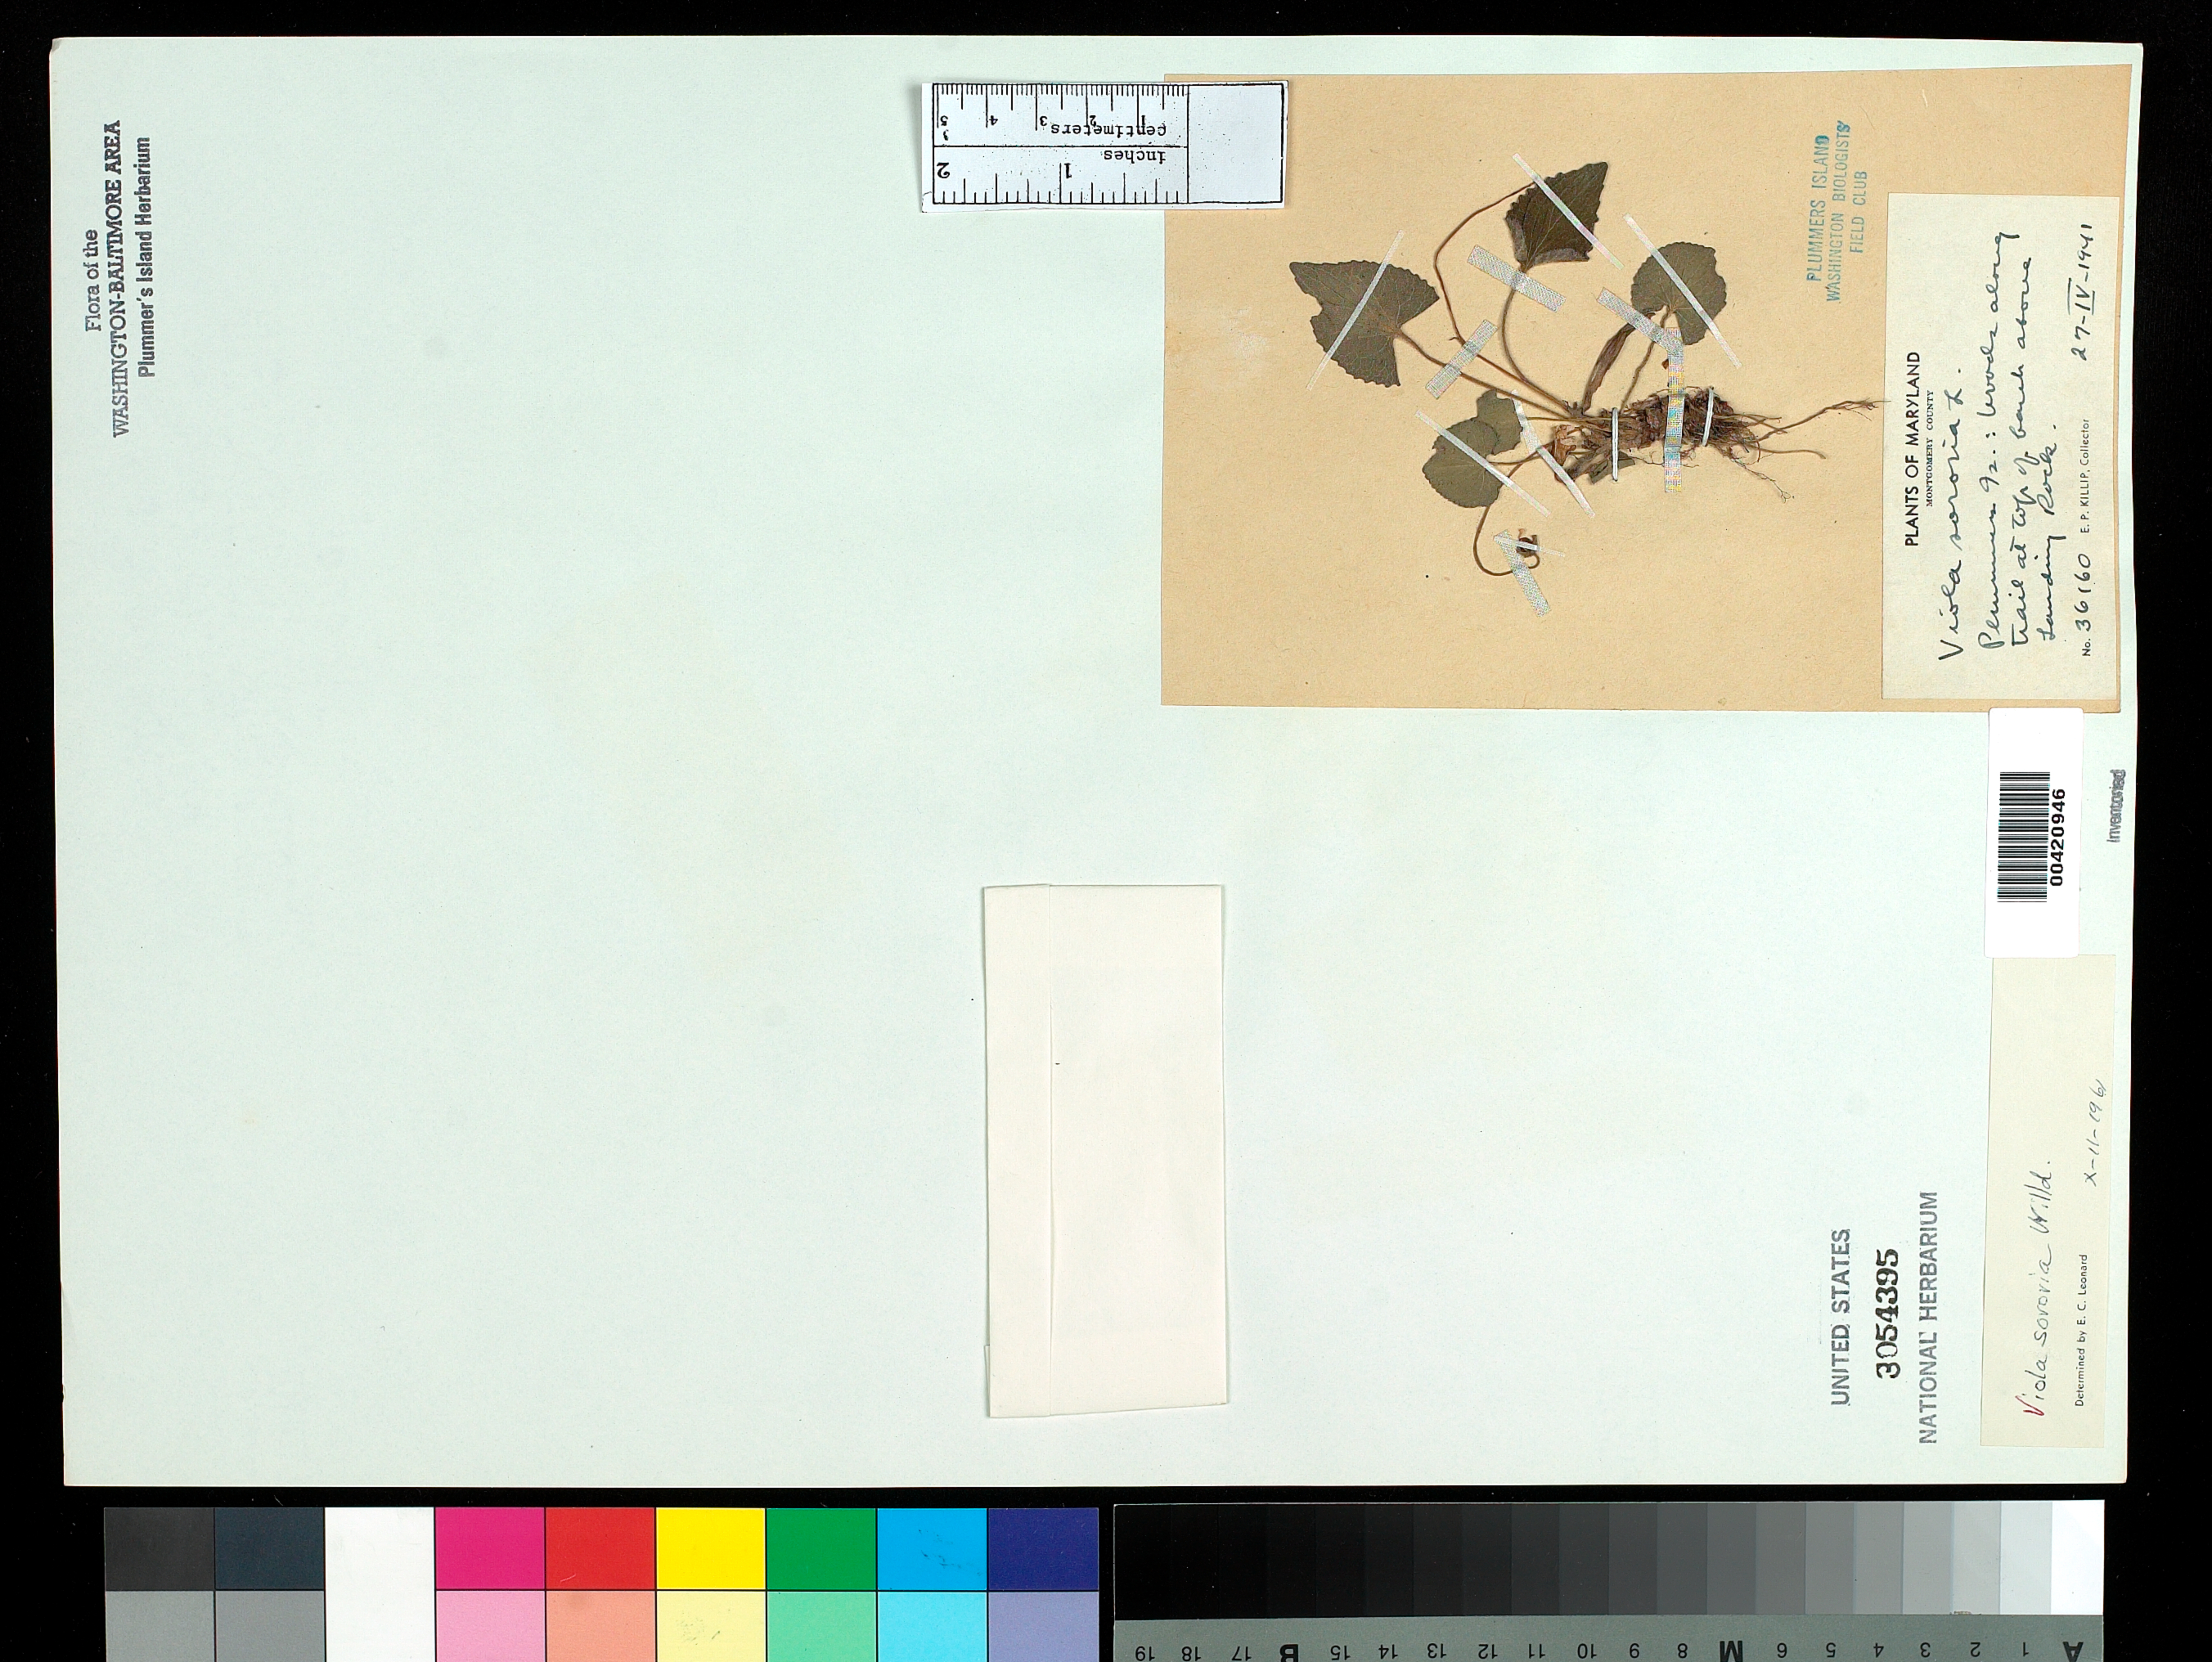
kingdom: Plantae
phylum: Tracheophyta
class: Magnoliopsida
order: Malpighiales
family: Violaceae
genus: Viola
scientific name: Viola sororia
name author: Willd.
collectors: E. P. Killip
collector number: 36160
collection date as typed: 27 May 1941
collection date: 1941-05-27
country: United States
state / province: Maryland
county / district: Montgomery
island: Plummers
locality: Plummer's Island; woods along trail at top of bank above landing rock C. & O. Canal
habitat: Woods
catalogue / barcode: US 3054395